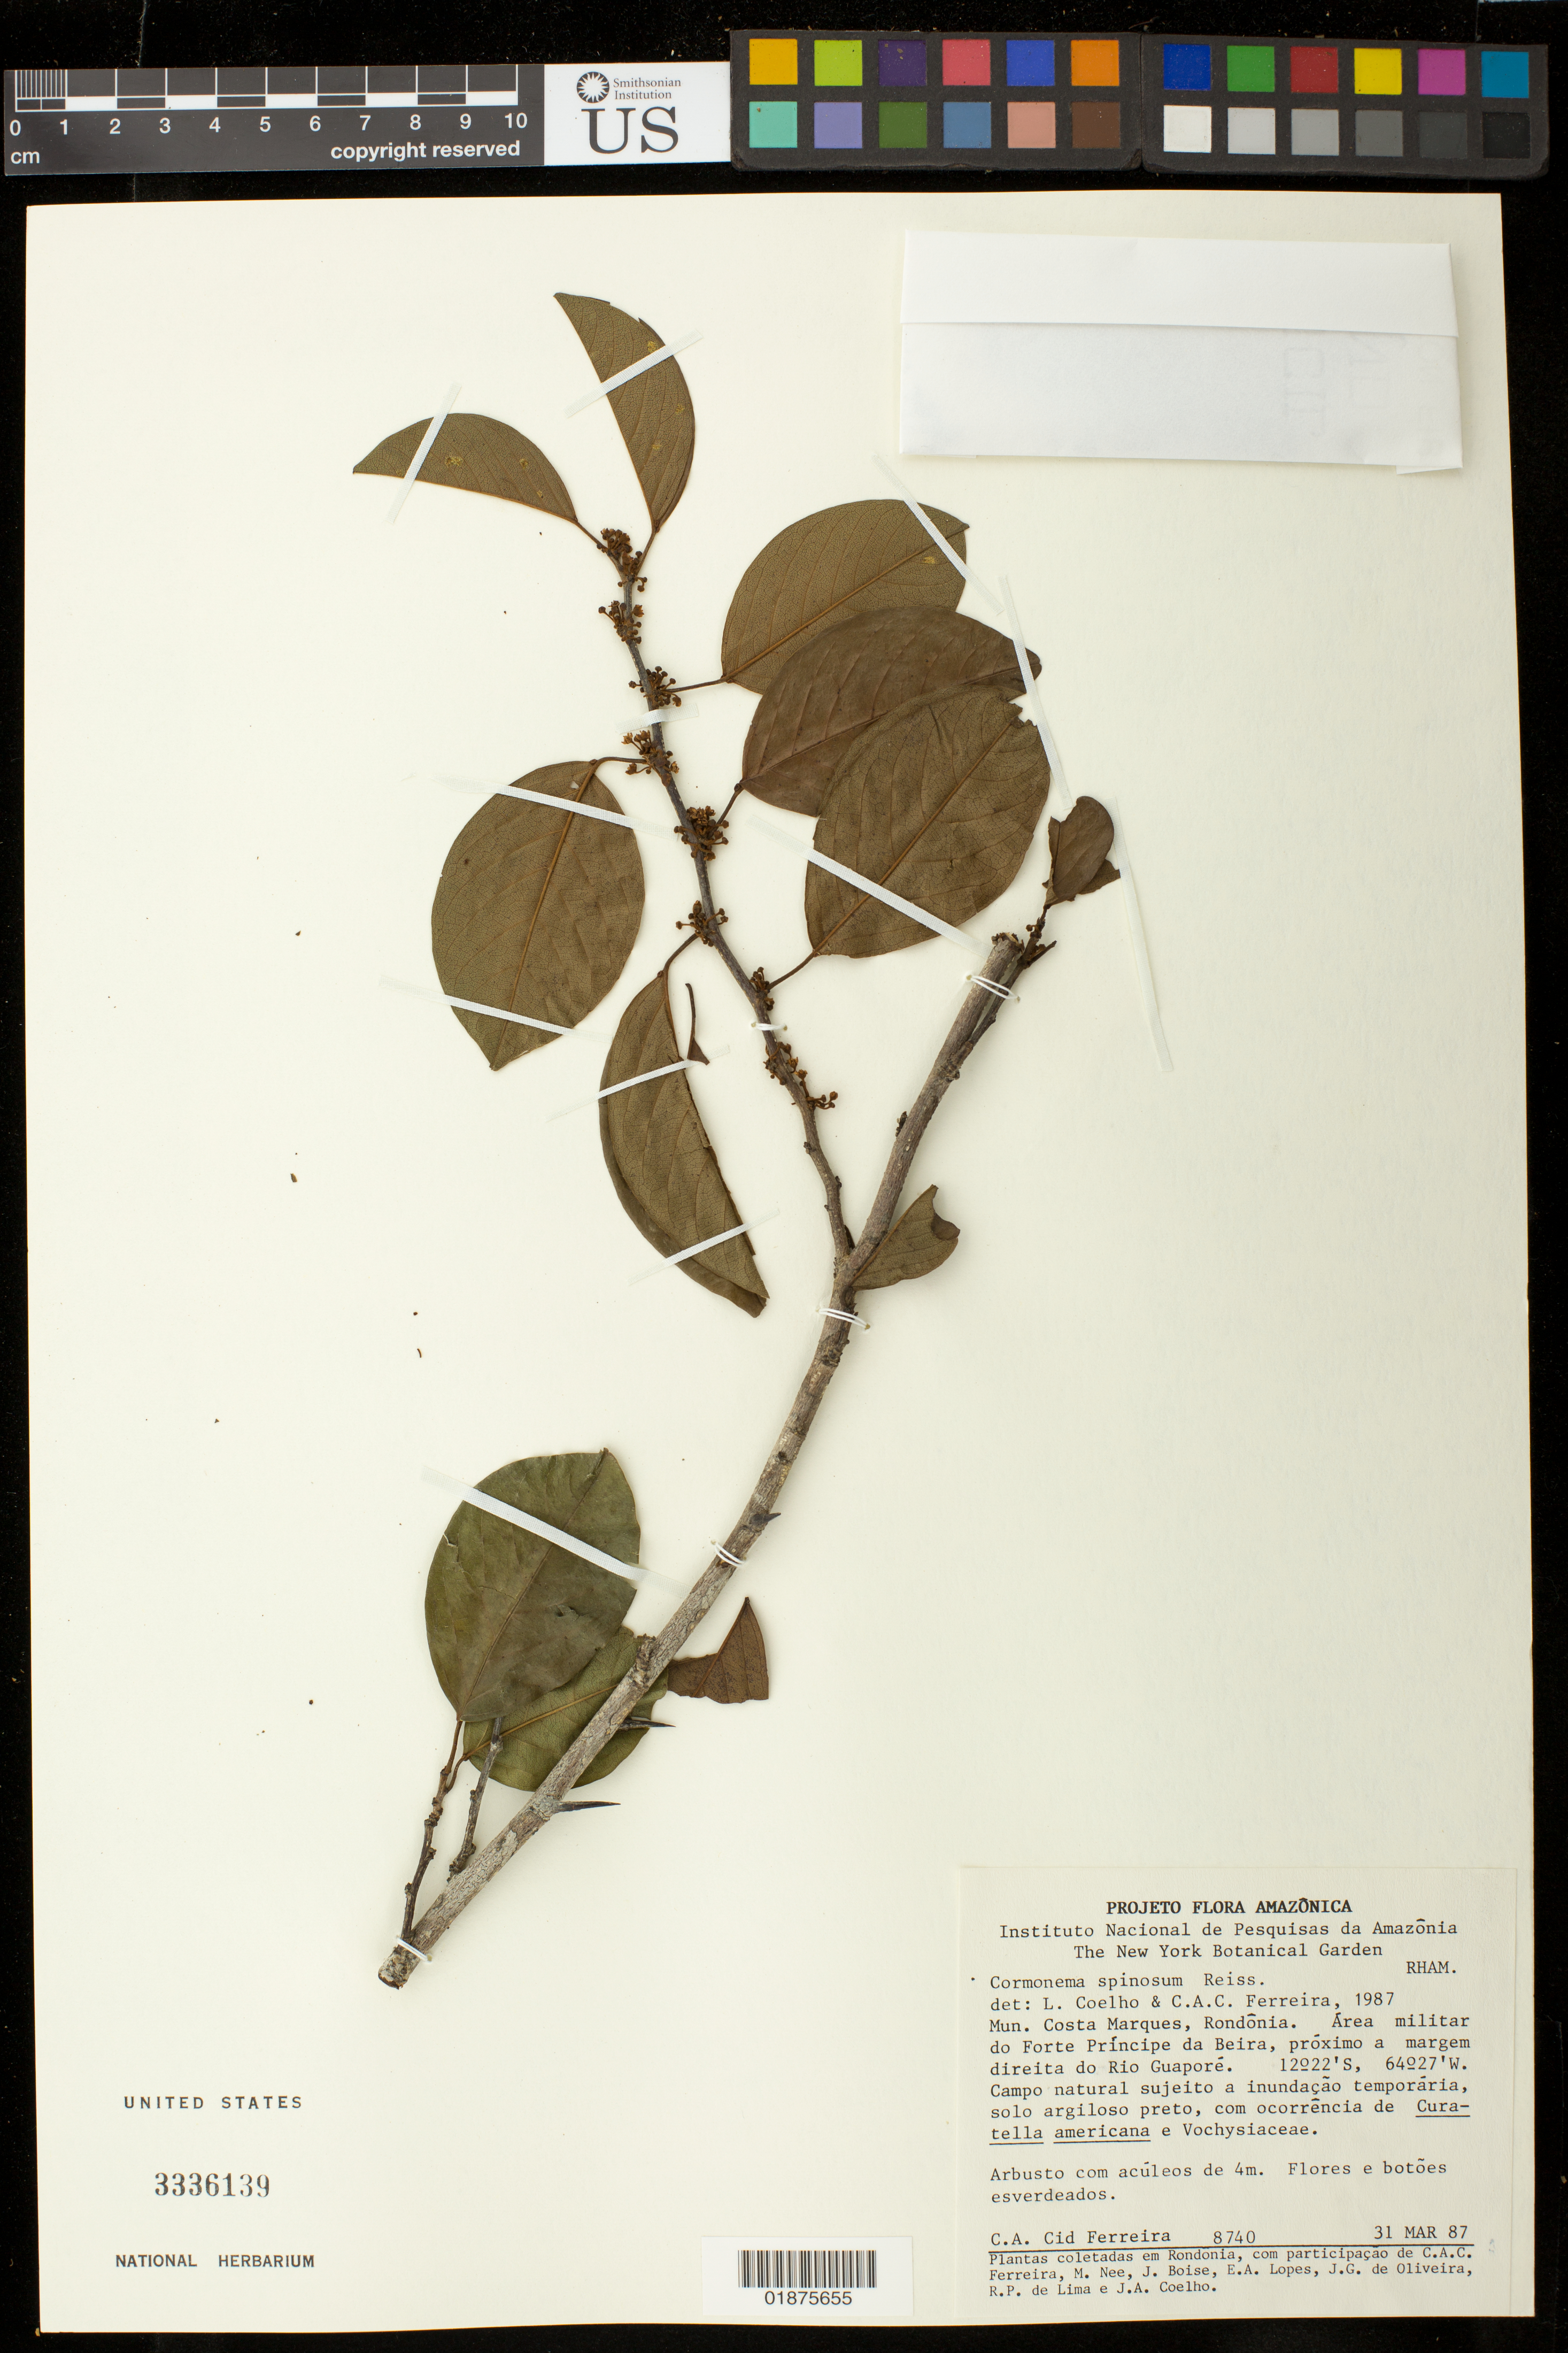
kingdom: Plantae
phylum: Tracheophyta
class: Magnoliopsida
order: Rosales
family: Rhamnaceae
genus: Colubrina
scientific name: Colubrina spinosa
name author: Donn. Sm.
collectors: C. A. Cid Ferreira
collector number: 8740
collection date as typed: Transcribed d/m/y: 31/3/87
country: Brazil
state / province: Rondônia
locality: Amazônica, Mun. Costa Marques. Área militar do Forte Príncipe da Beira, próximo a margem direita do Rio Guaporé.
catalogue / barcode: US 3336139